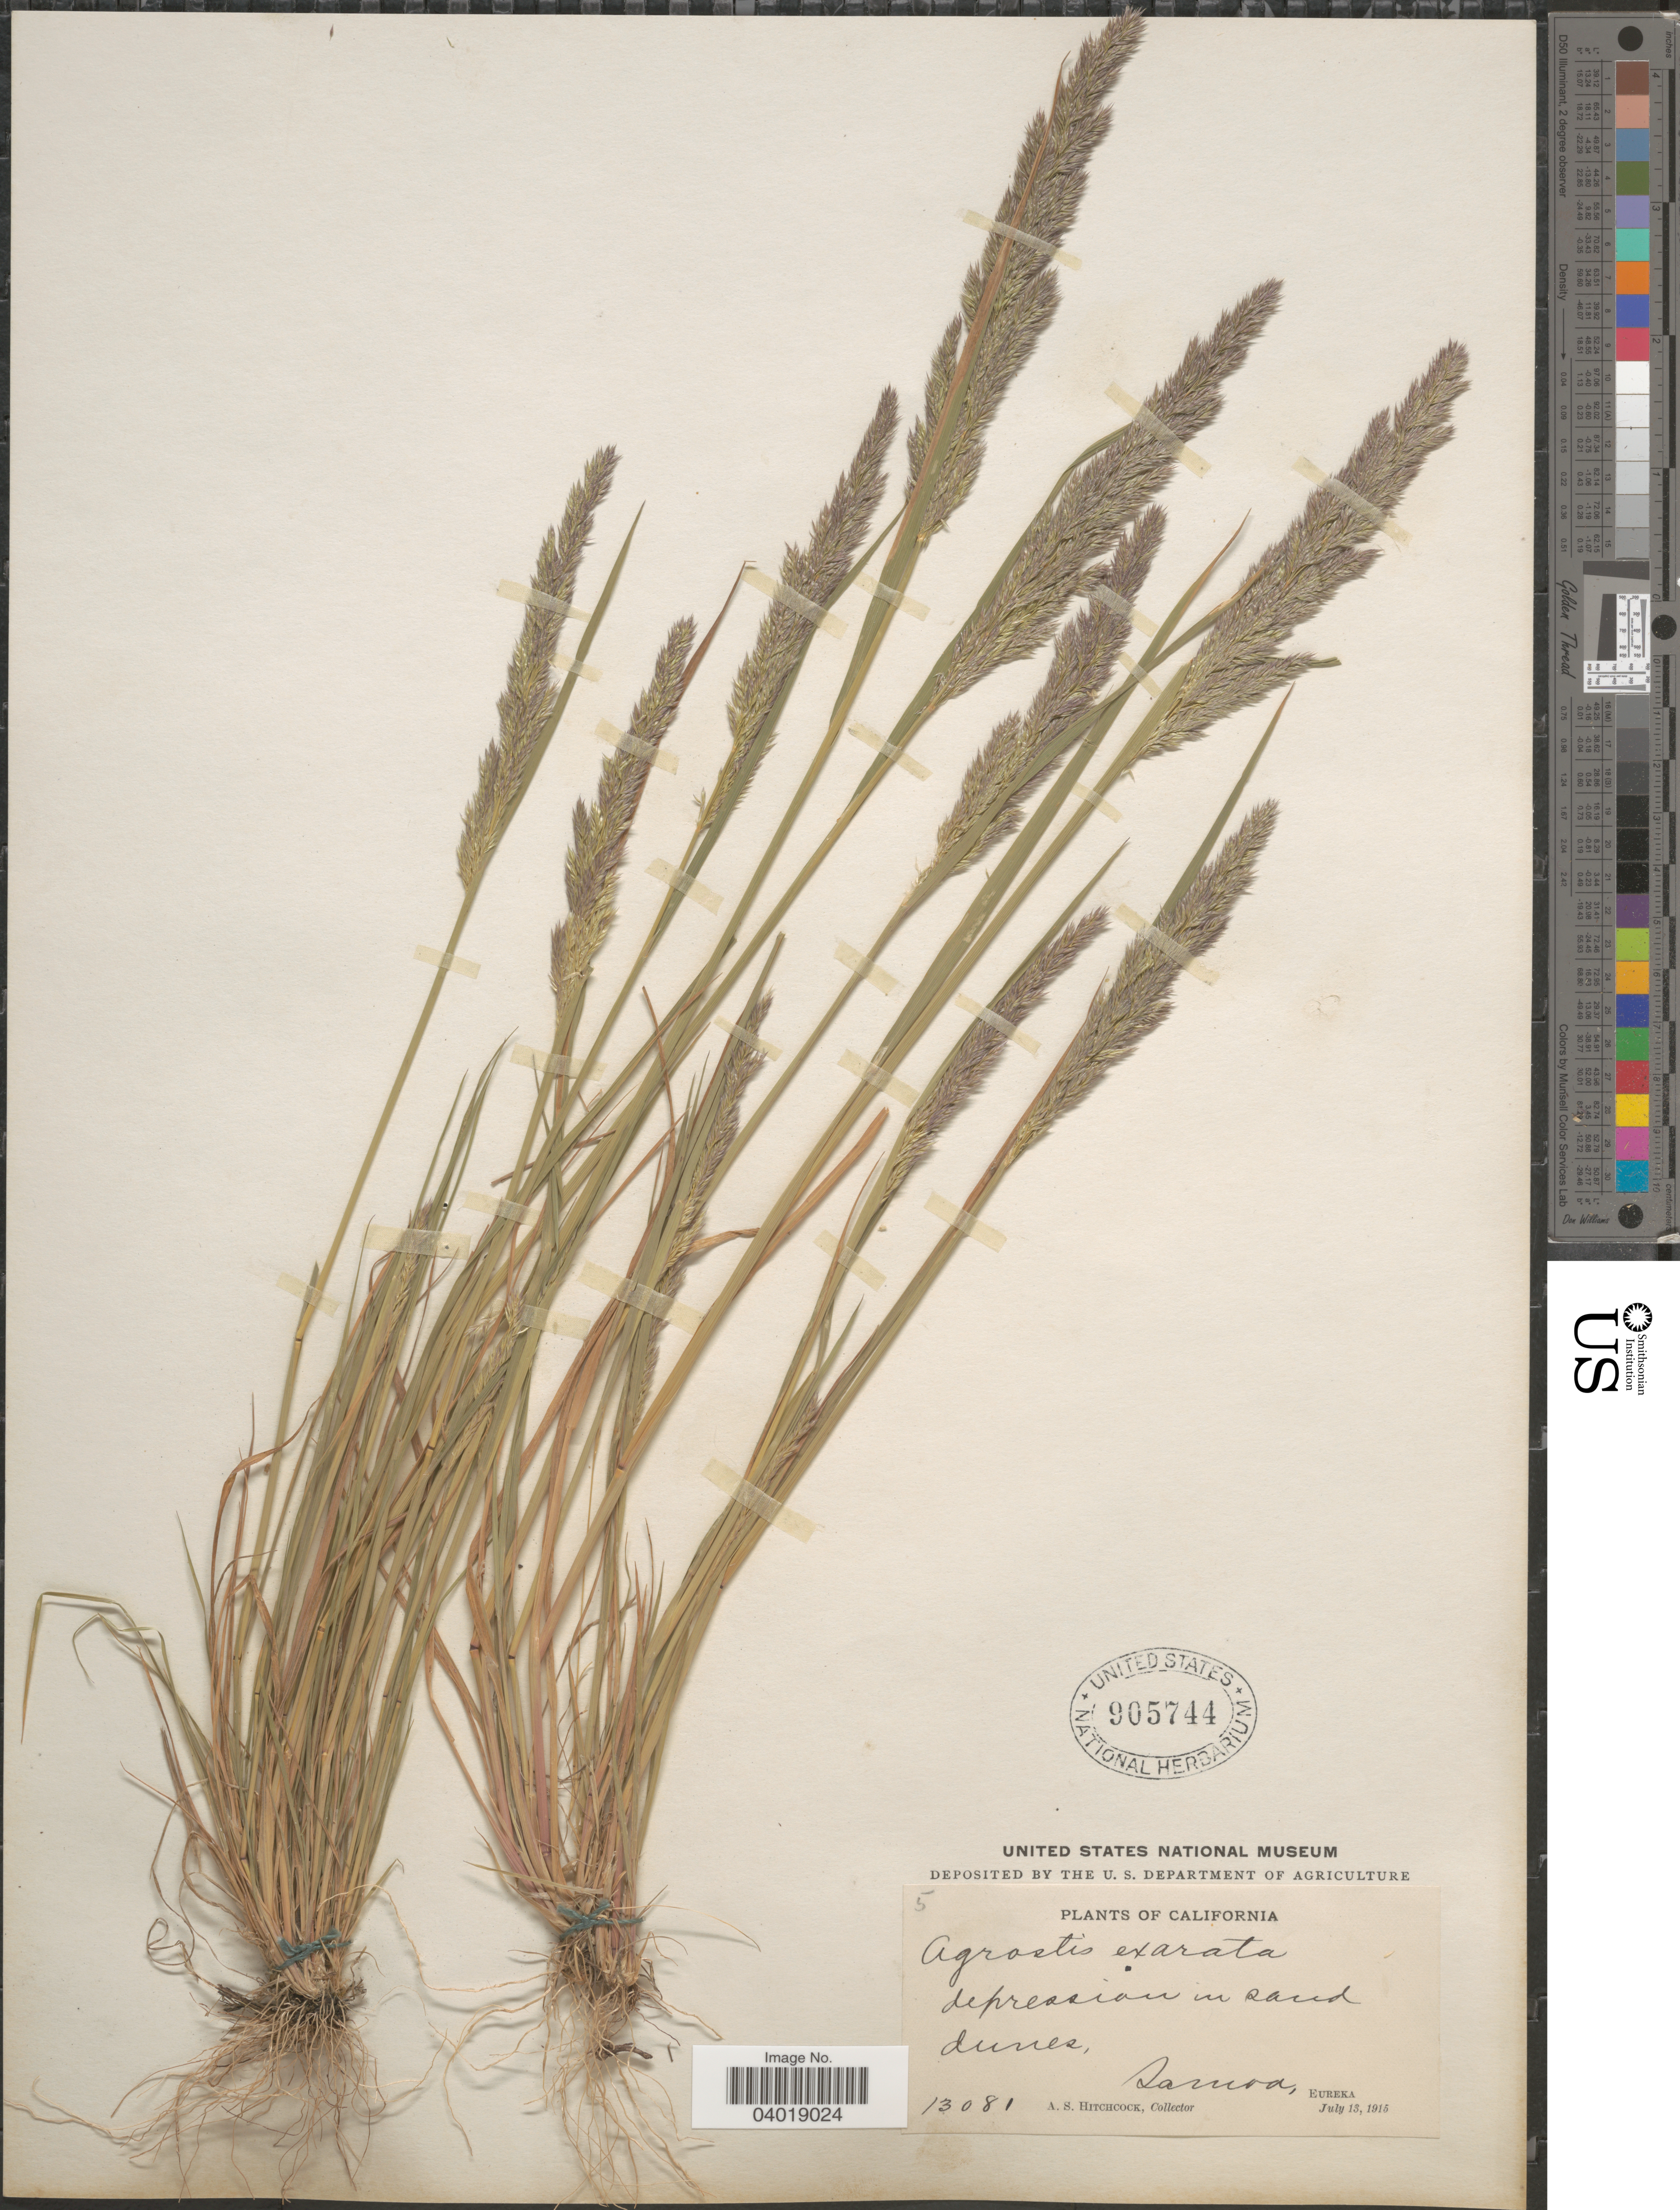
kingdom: Plantae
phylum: Tracheophyta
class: Liliopsida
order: Poales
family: Poaceae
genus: Agrostis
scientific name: Agrostis exarata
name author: Trin.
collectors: A. S. Hitchcock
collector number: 13081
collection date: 1915-07-13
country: United States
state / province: California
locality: Samoa, Eureka.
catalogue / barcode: US 905744